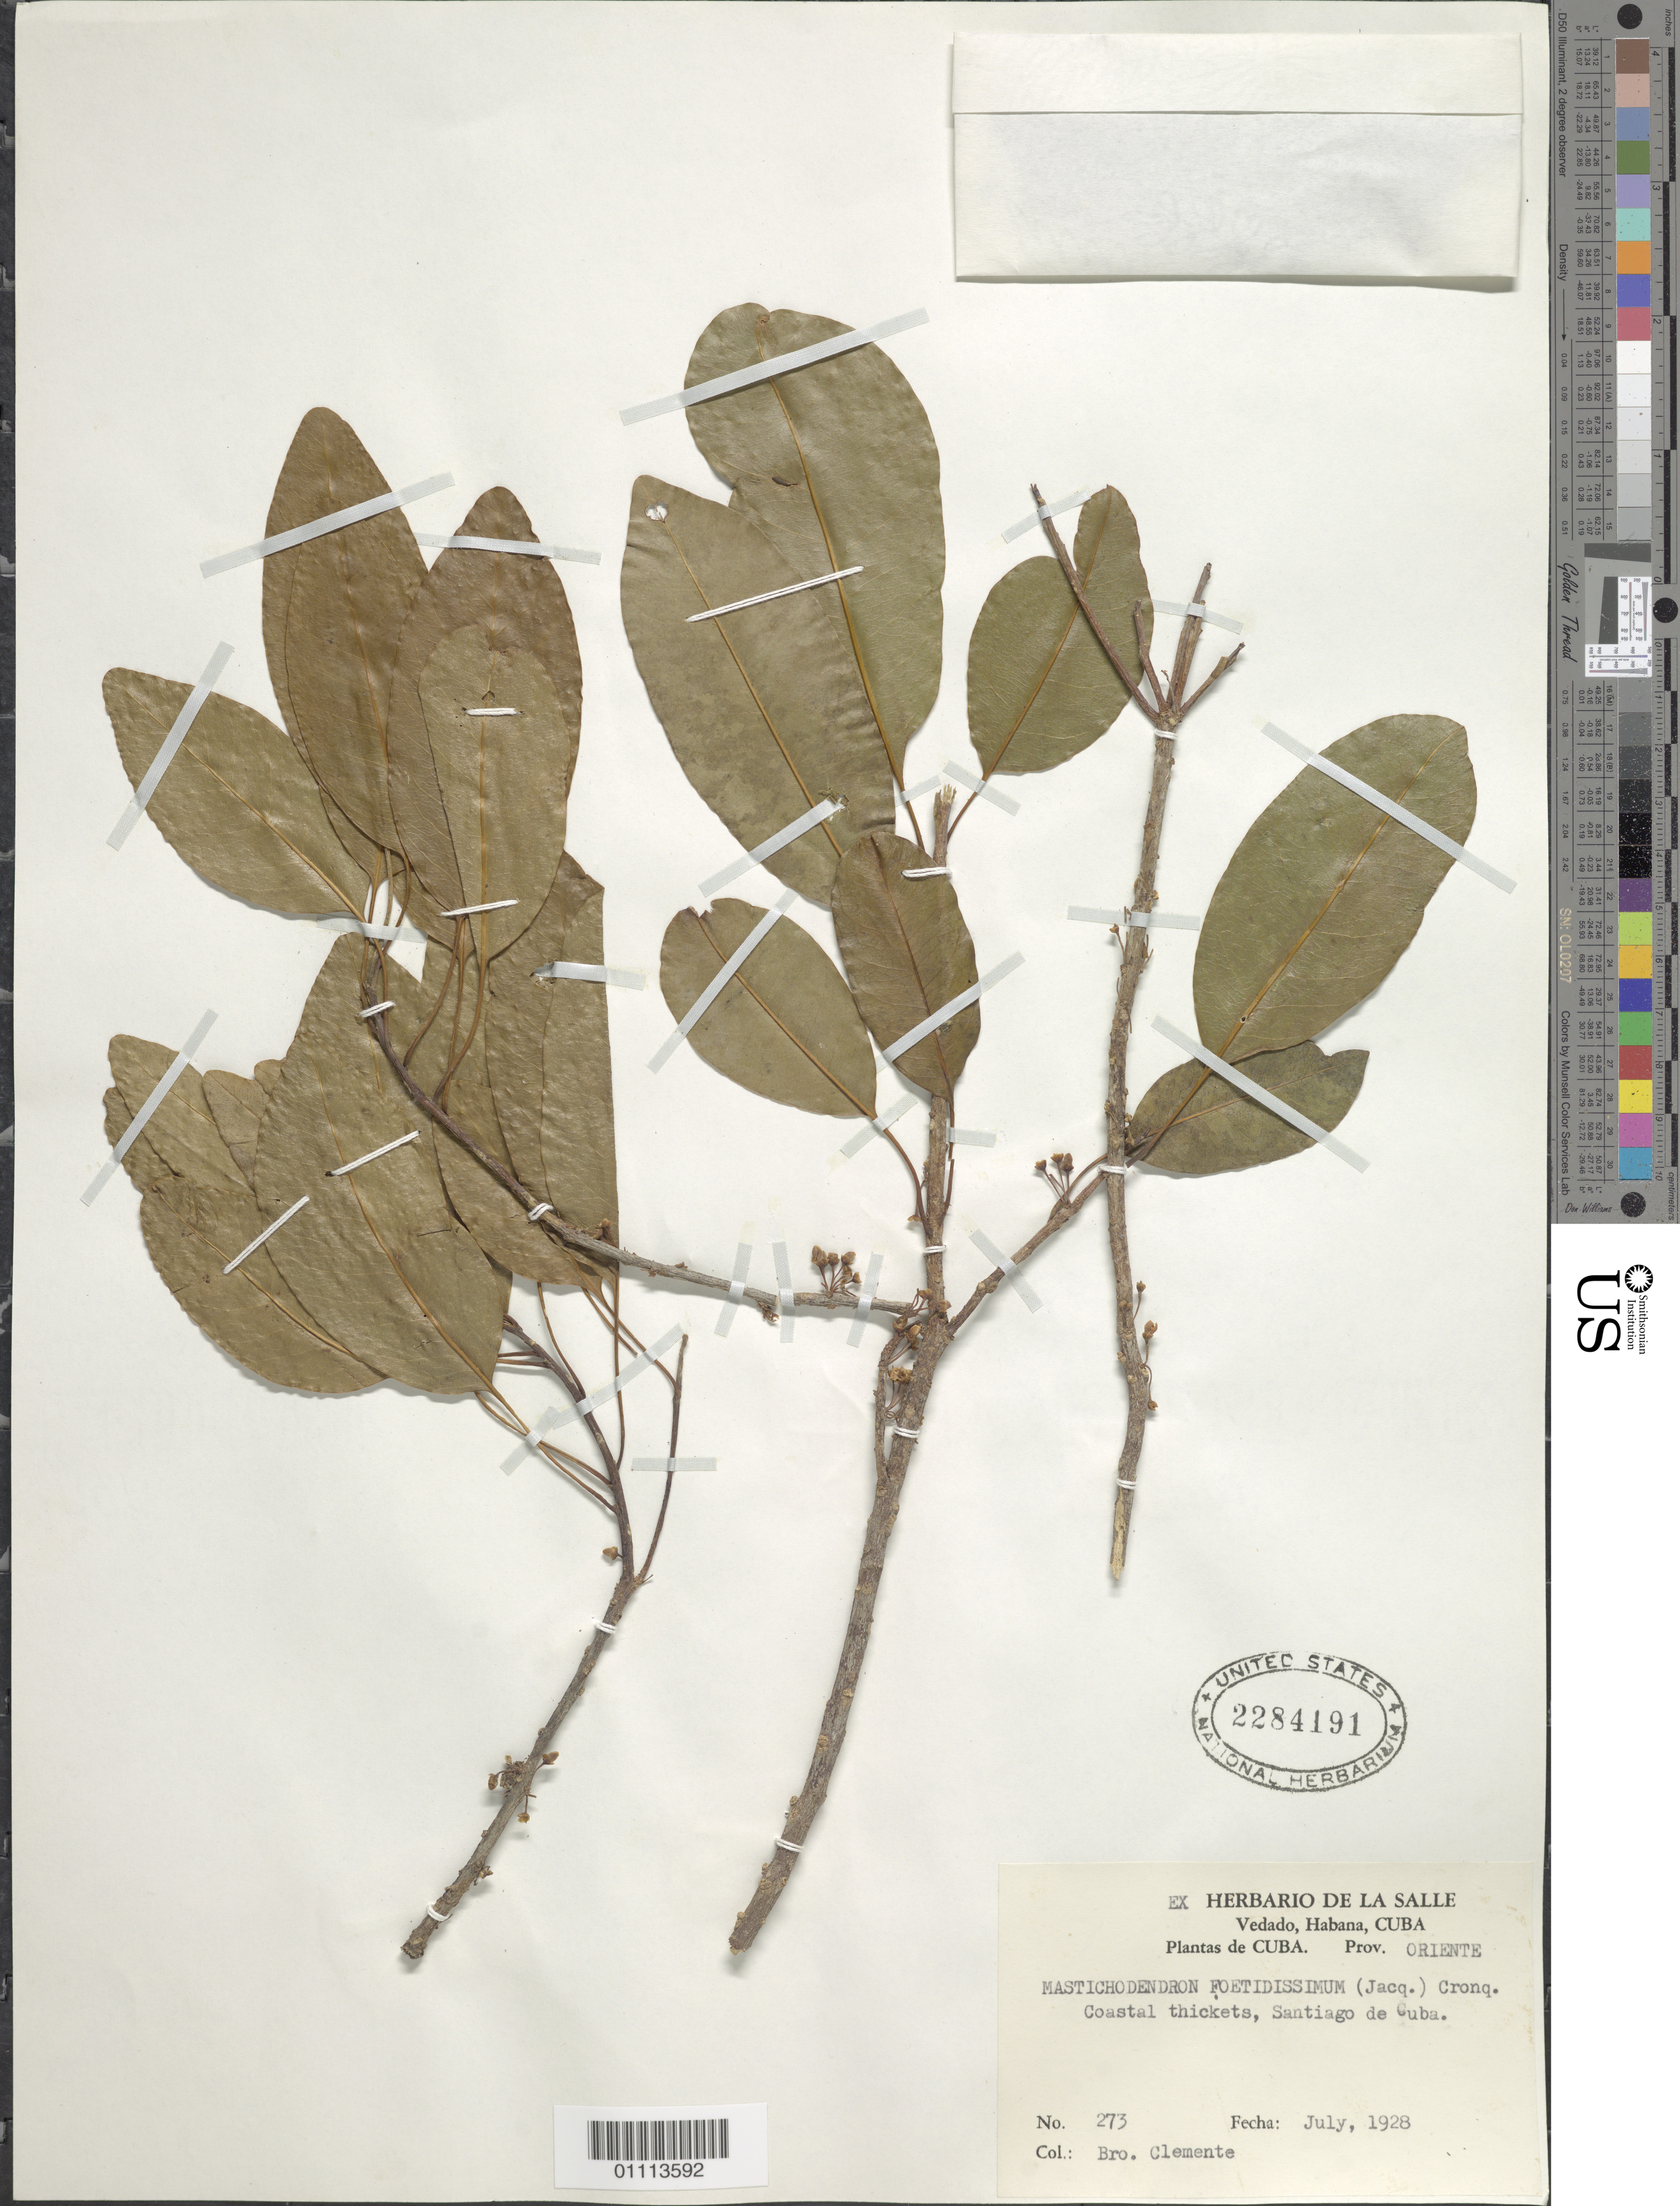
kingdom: Plantae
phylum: Tracheophyta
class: Magnoliopsida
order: Ericales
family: Sapotaceae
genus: Sideroxylon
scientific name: Sideroxylon foetidissimum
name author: Jacq.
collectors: Bro. Clemente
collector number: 273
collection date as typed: Jul 1928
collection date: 1928-07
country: Cuba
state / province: Santiago de Cuba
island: Cuba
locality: Santiago de Cuba [Oriente]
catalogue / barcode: US 2284191